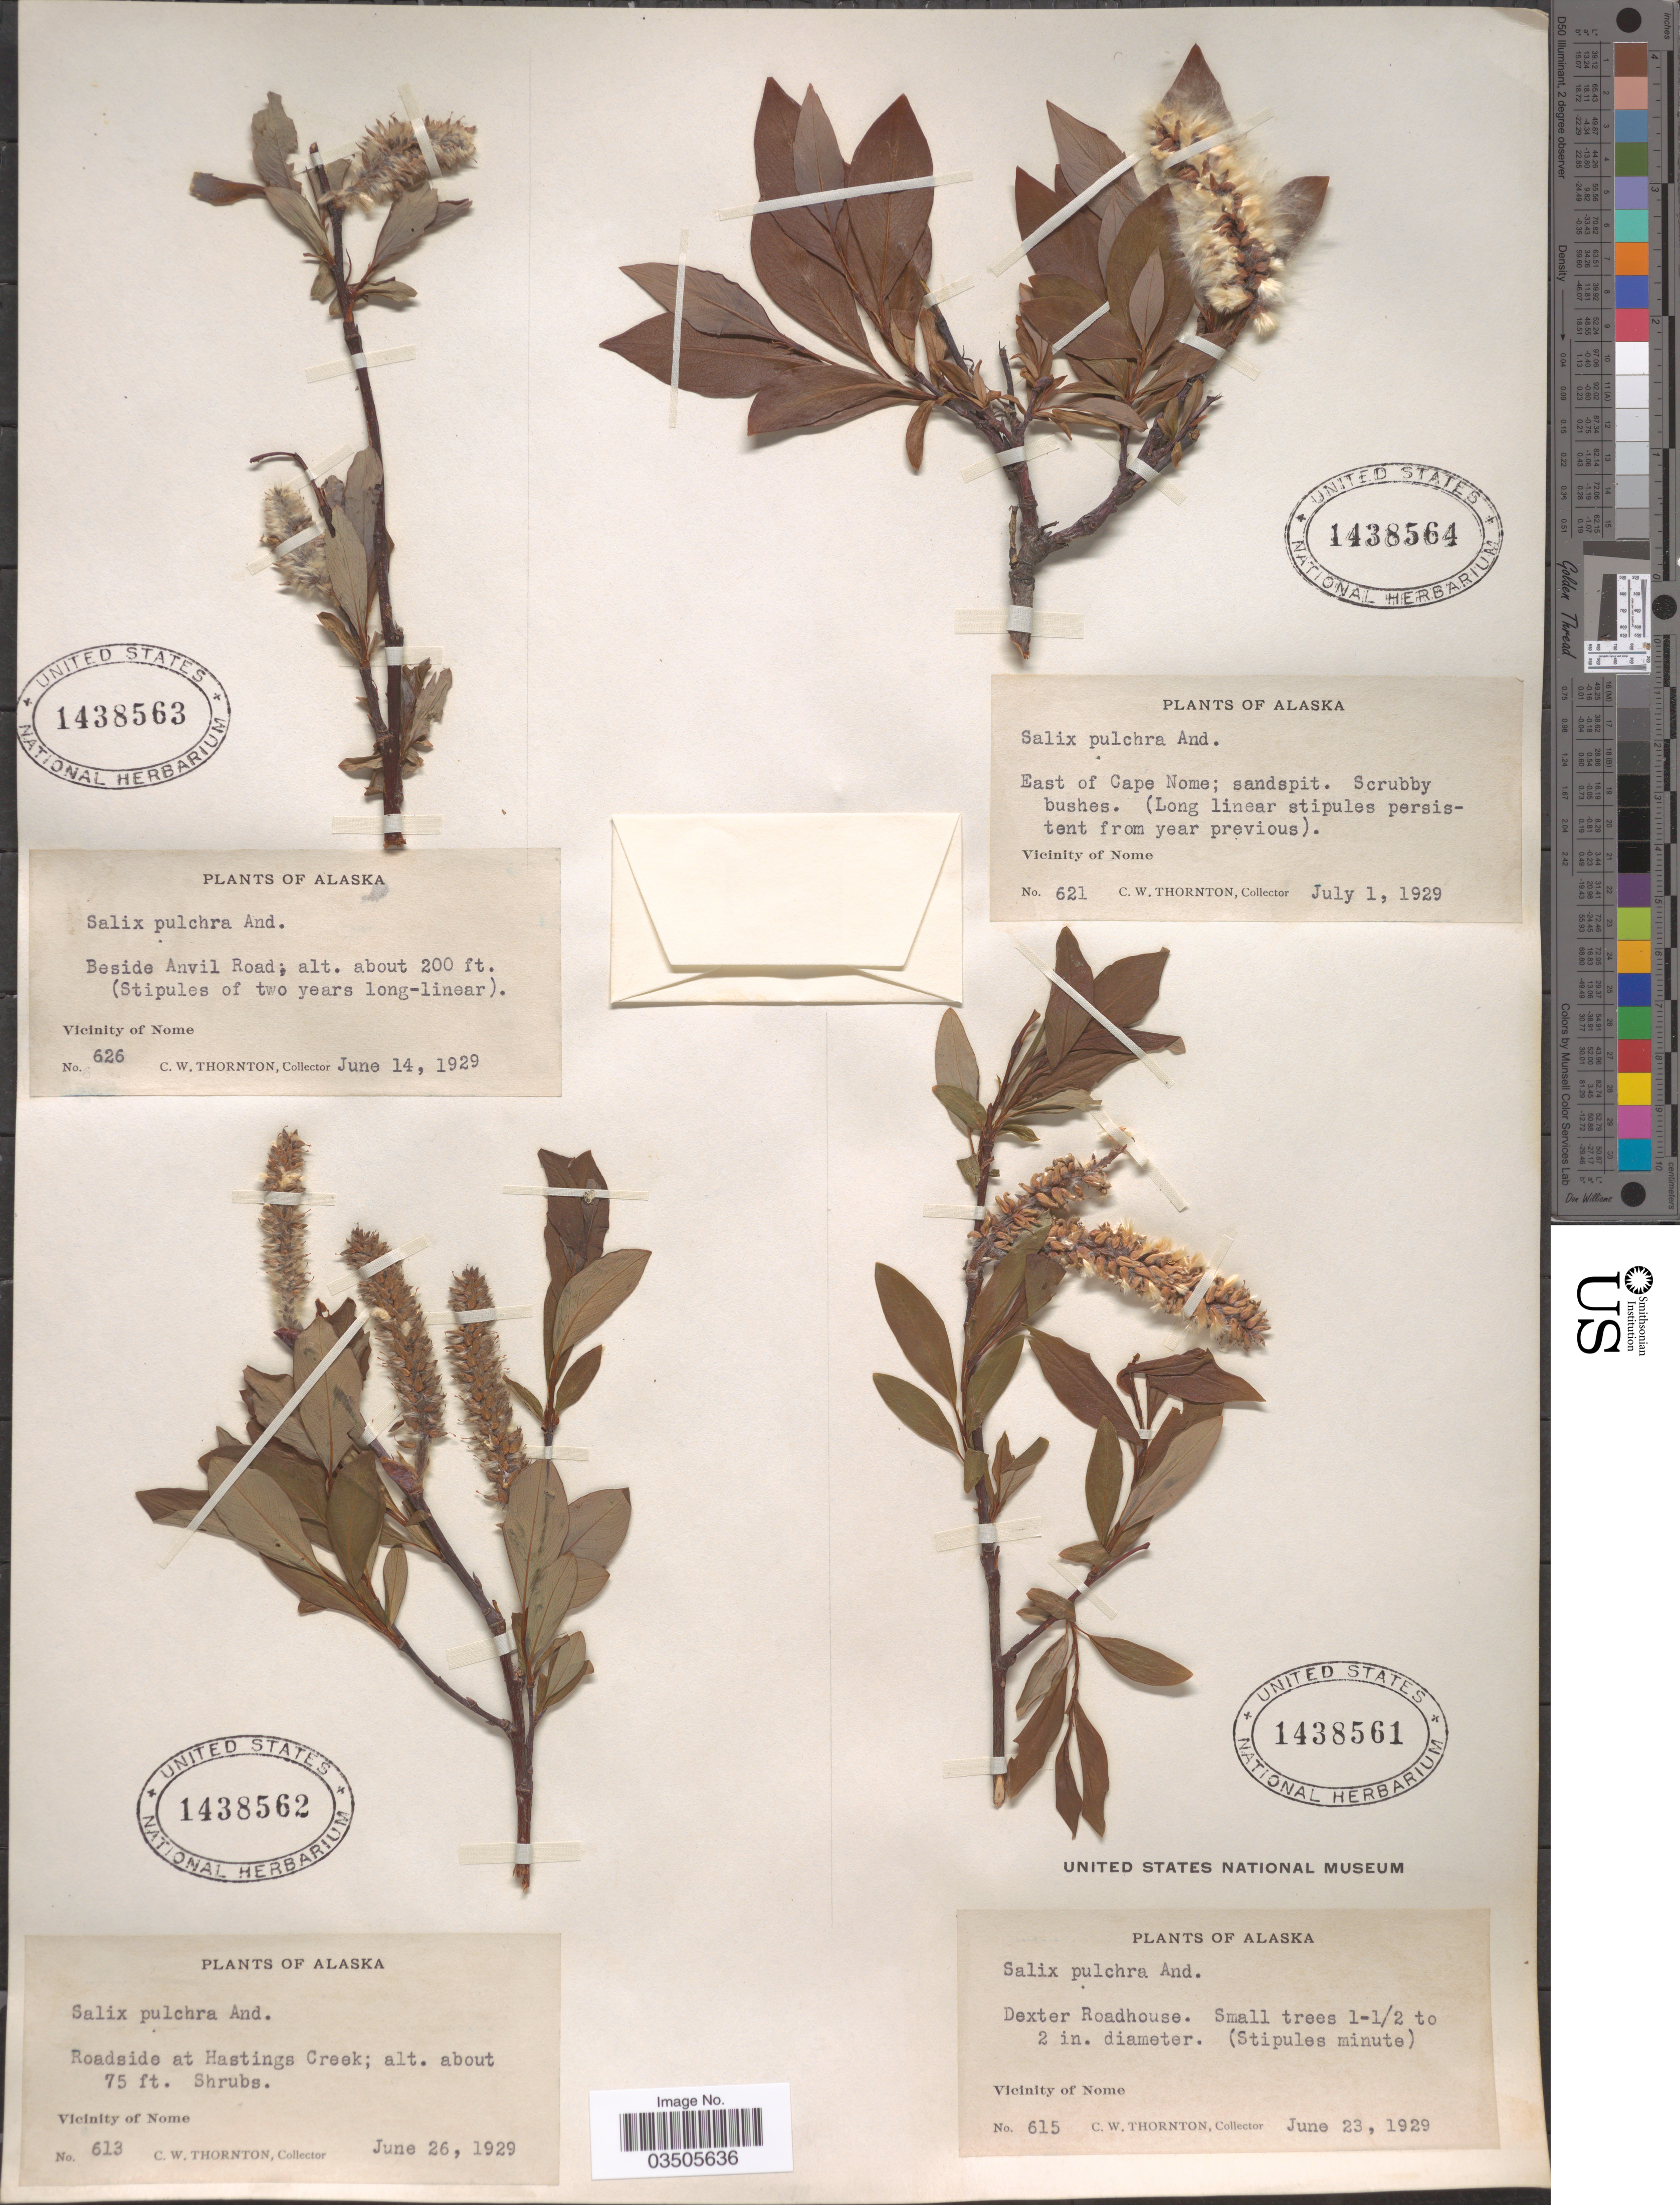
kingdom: Plantae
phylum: Tracheophyta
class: Magnoliopsida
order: Malpighiales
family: Salicaceae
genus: Salix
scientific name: Salix pulchra var. yukonensis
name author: C.K. Schneid.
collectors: C. Thornton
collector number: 626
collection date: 1929-06-14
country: United States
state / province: Alaska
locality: Beside Anvil Road. Vicinity of Nome.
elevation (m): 61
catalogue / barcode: US 1438563